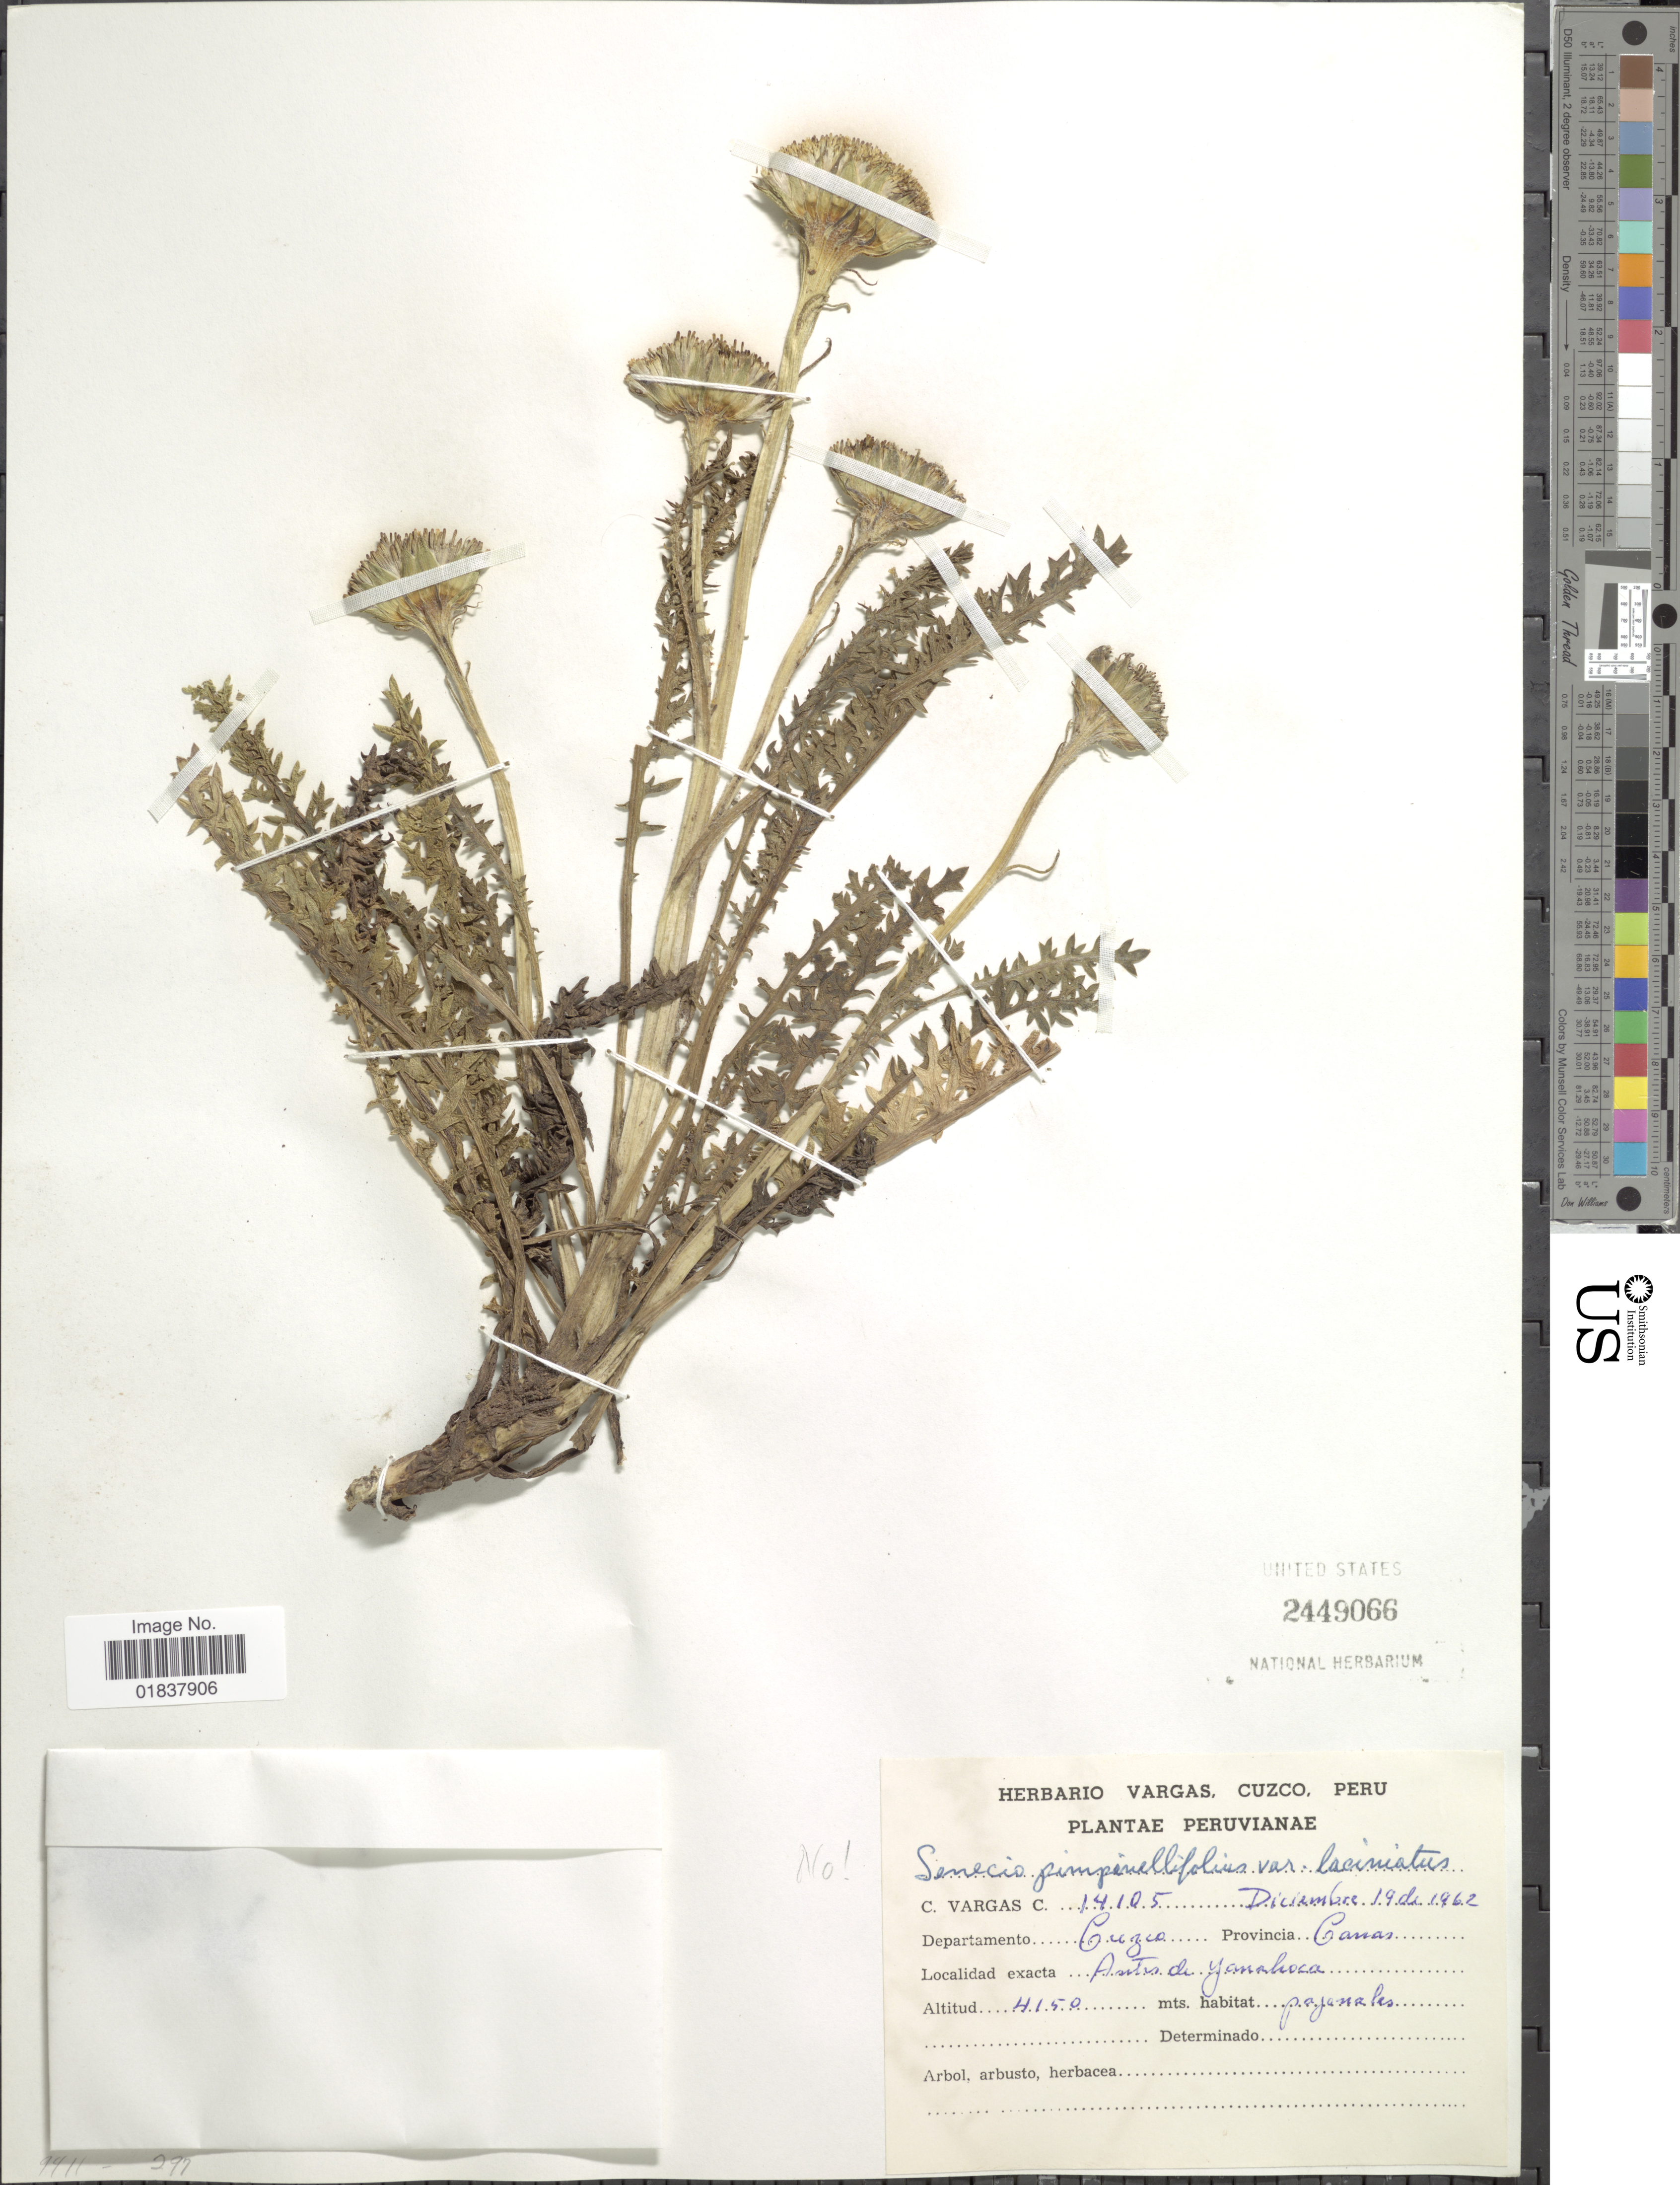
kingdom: Plantae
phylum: Tracheophyta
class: Magnoliopsida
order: Asterales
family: Asteraceae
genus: Senecio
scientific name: Senecio jarae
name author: Phil.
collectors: C. Vargas Calderón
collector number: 14105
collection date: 1962-12-19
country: Peru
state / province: Cusco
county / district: Canas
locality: antes de Yanaoca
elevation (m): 4150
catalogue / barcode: US 2449066